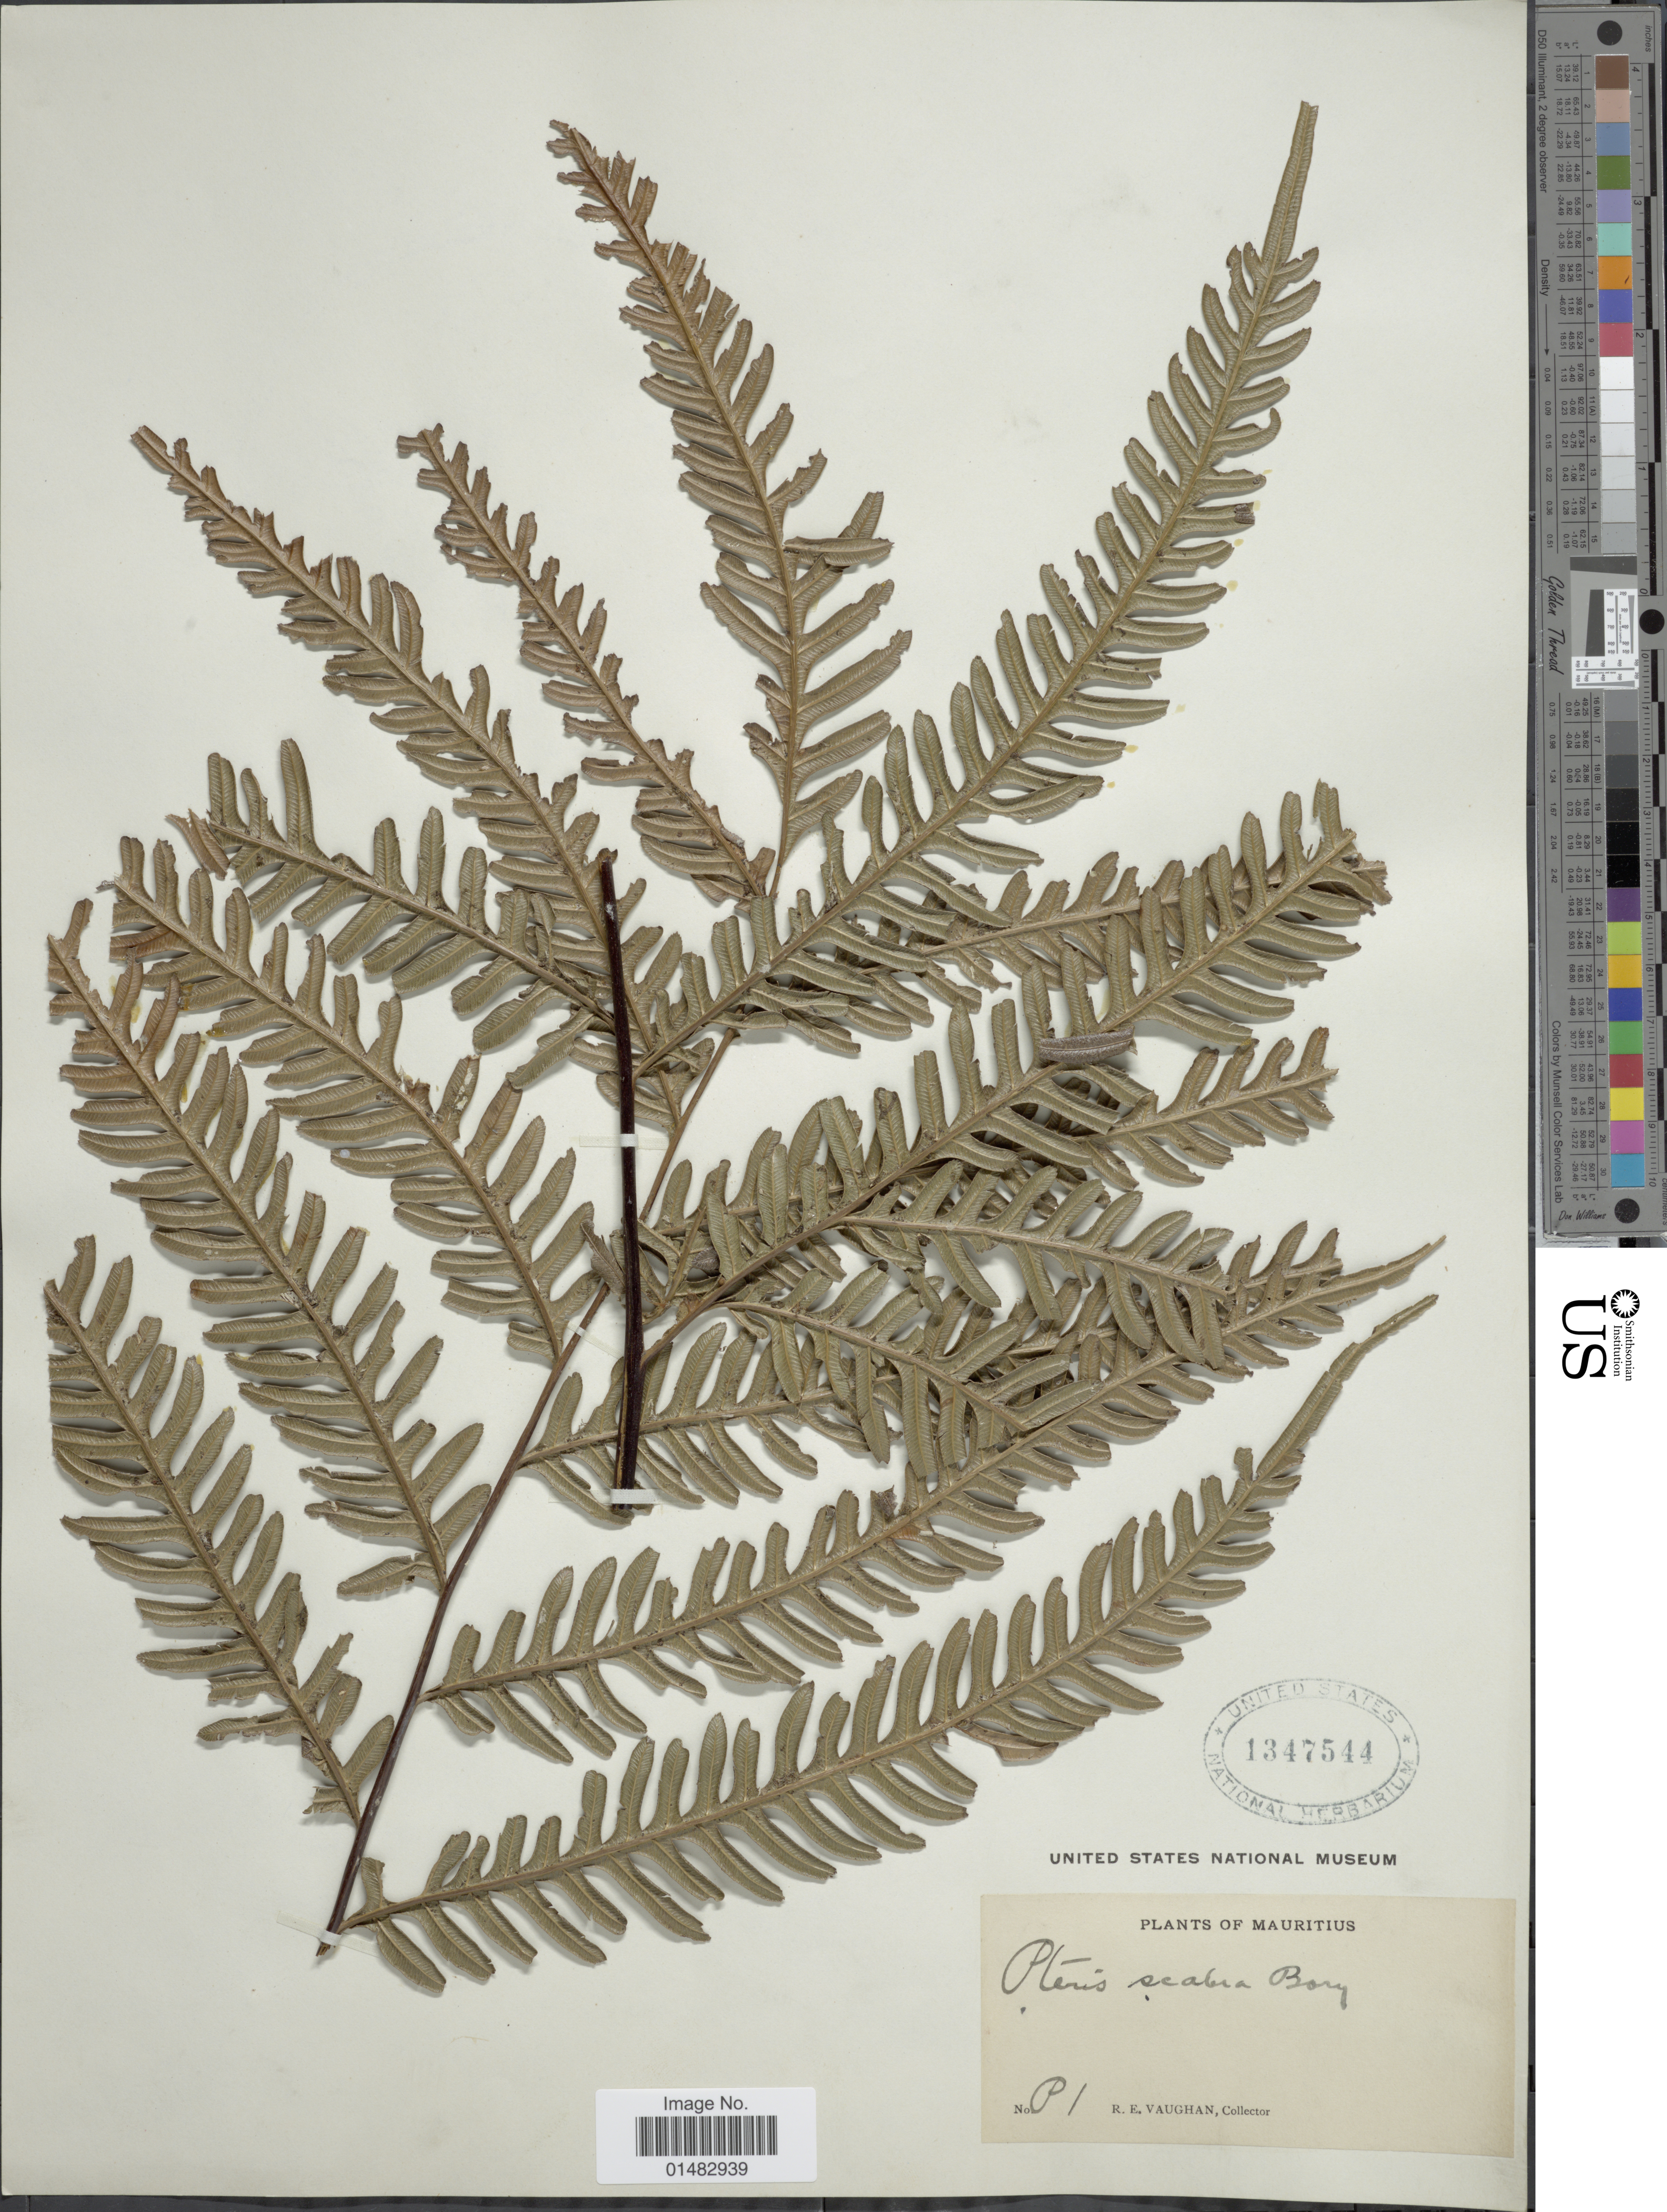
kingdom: Plantae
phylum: Tracheophyta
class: Polypodiopsida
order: Polypodiales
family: Pteridaceae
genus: Pteris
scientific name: Pteris scabra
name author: Bory ex Willd.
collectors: R. Vaughan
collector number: P1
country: Mauritius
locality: Mauritius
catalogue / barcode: US 1347544